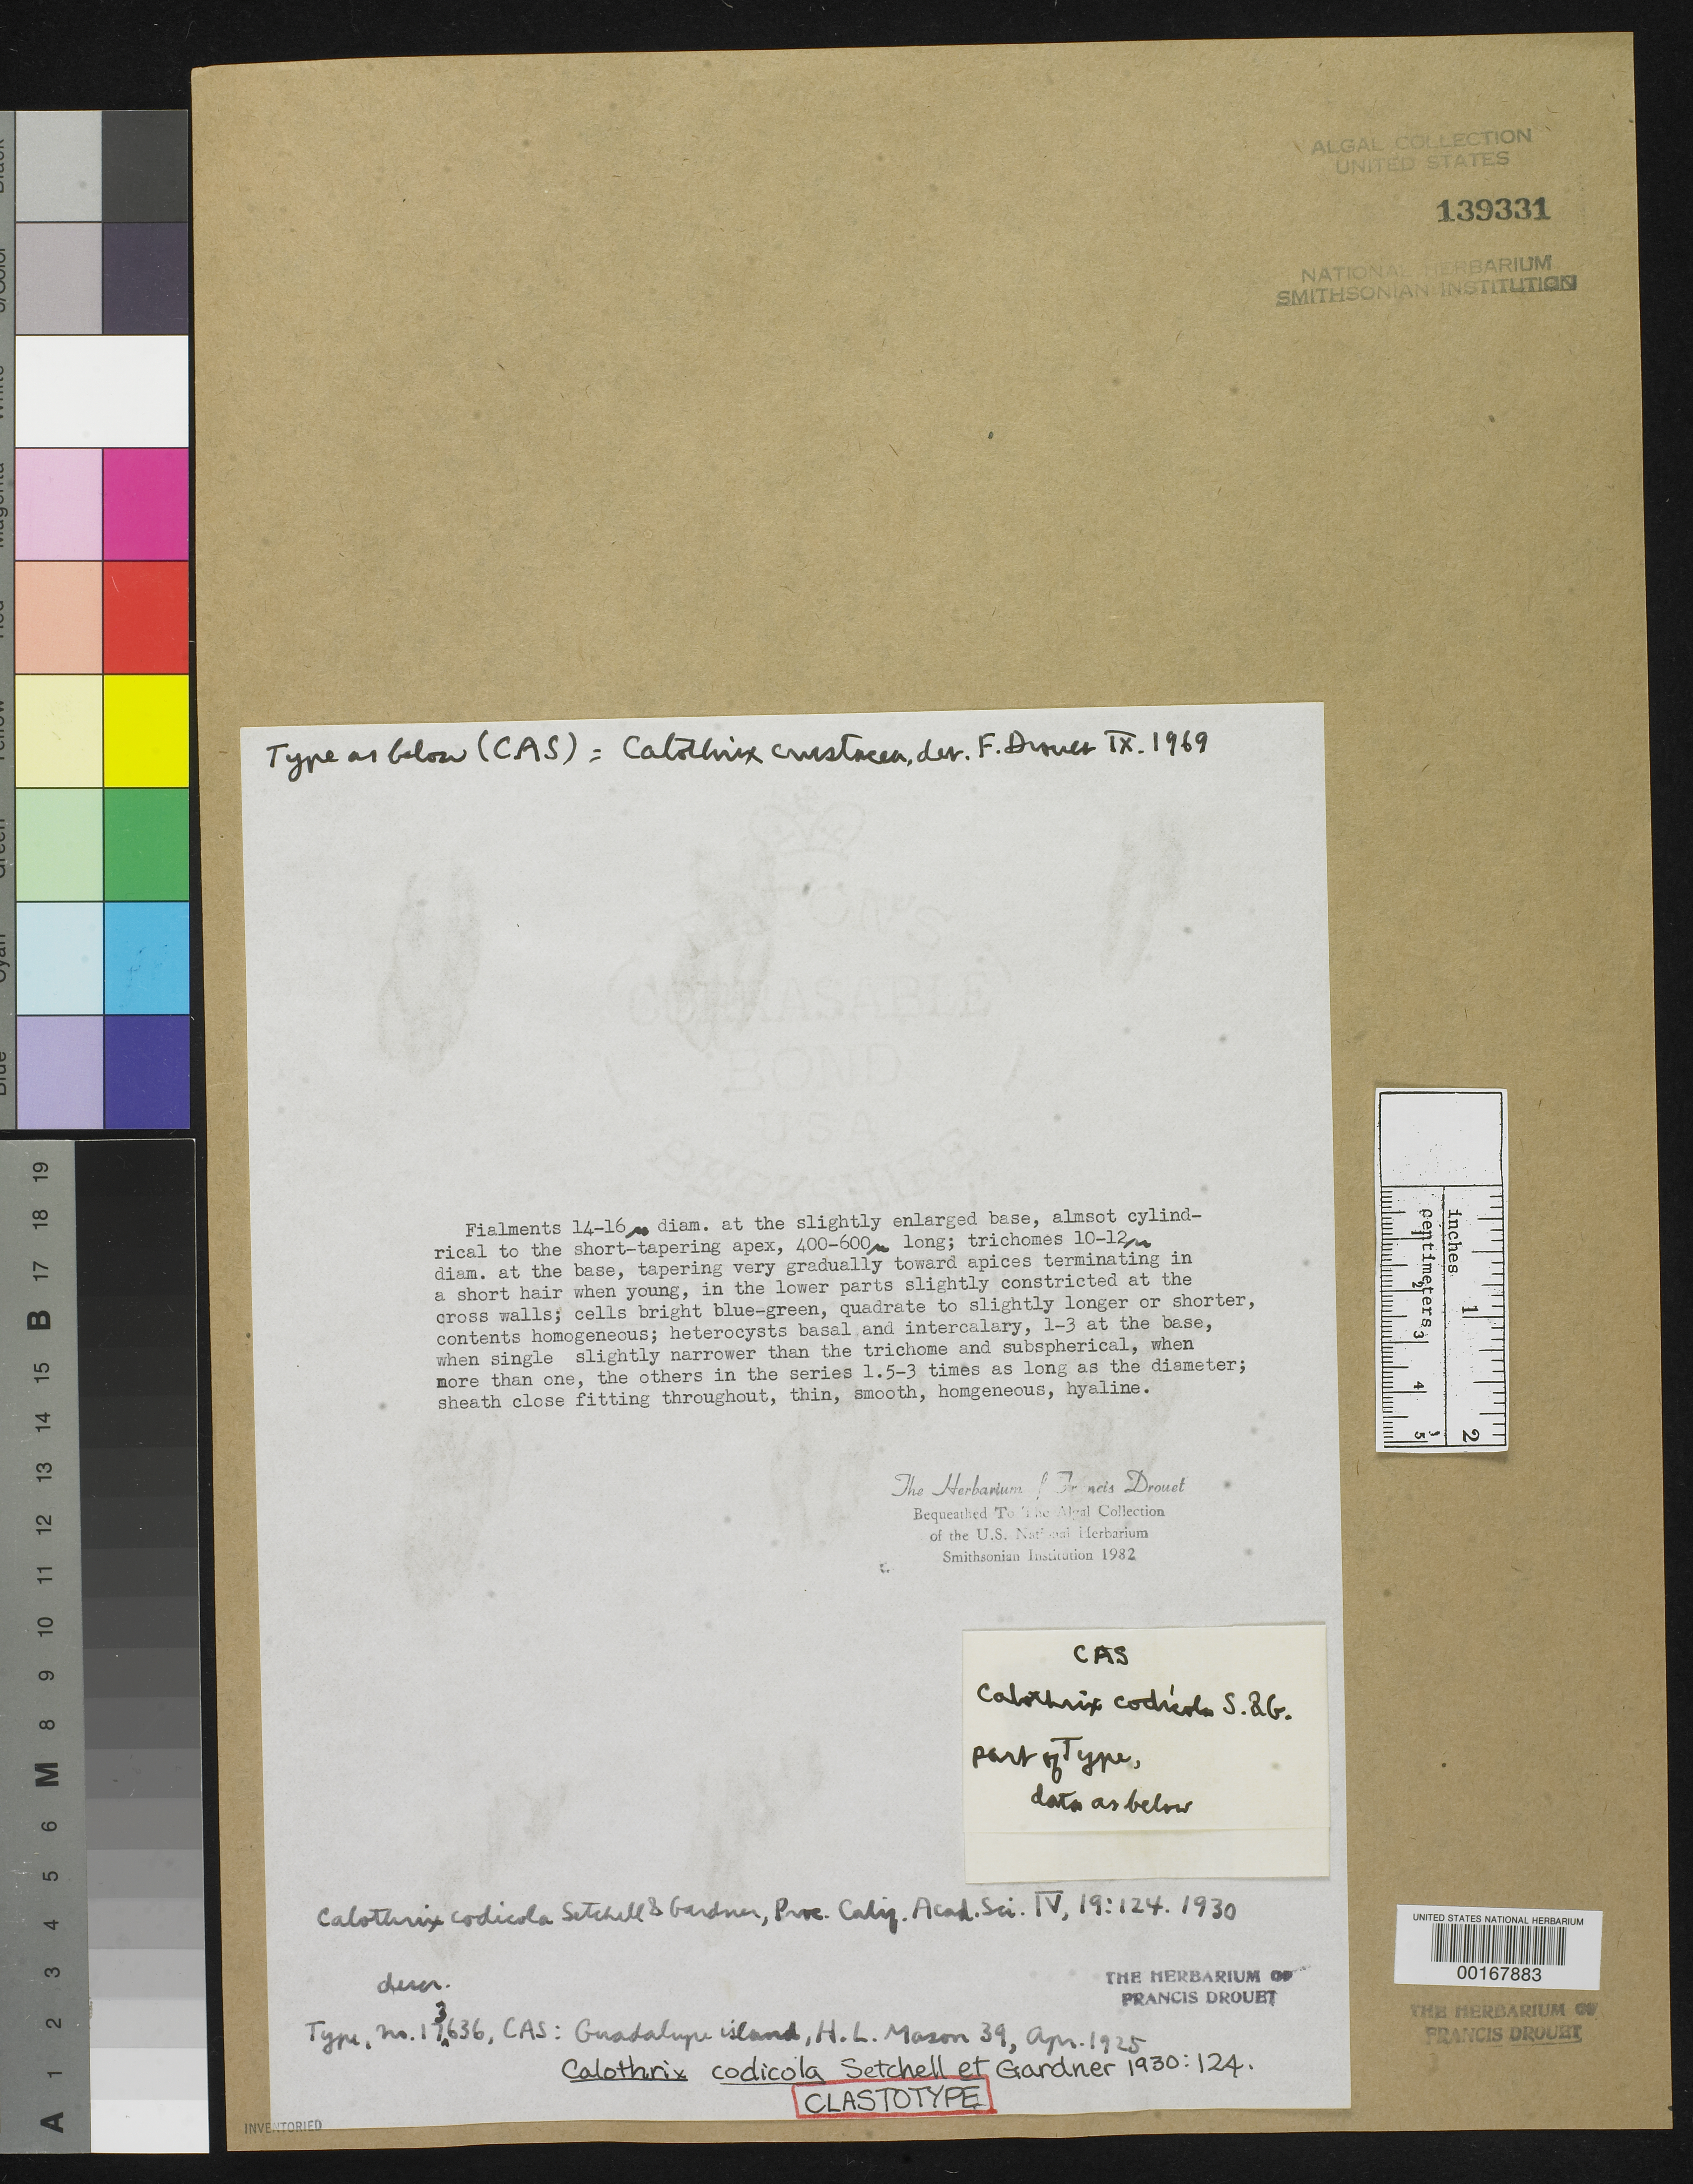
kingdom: Bacteria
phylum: Cyanobacteria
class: Cyanobacteriia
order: Cyanobacteriales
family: Rivulariaceae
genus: Calothrix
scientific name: Calothrix codicola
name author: Setch. & N.L. Gardner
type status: Clastotype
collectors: H. L. Mason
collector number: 39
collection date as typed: Apr 1925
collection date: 1925-04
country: Mexico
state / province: Baja California Norte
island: Isla Guadalupe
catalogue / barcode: US 139331